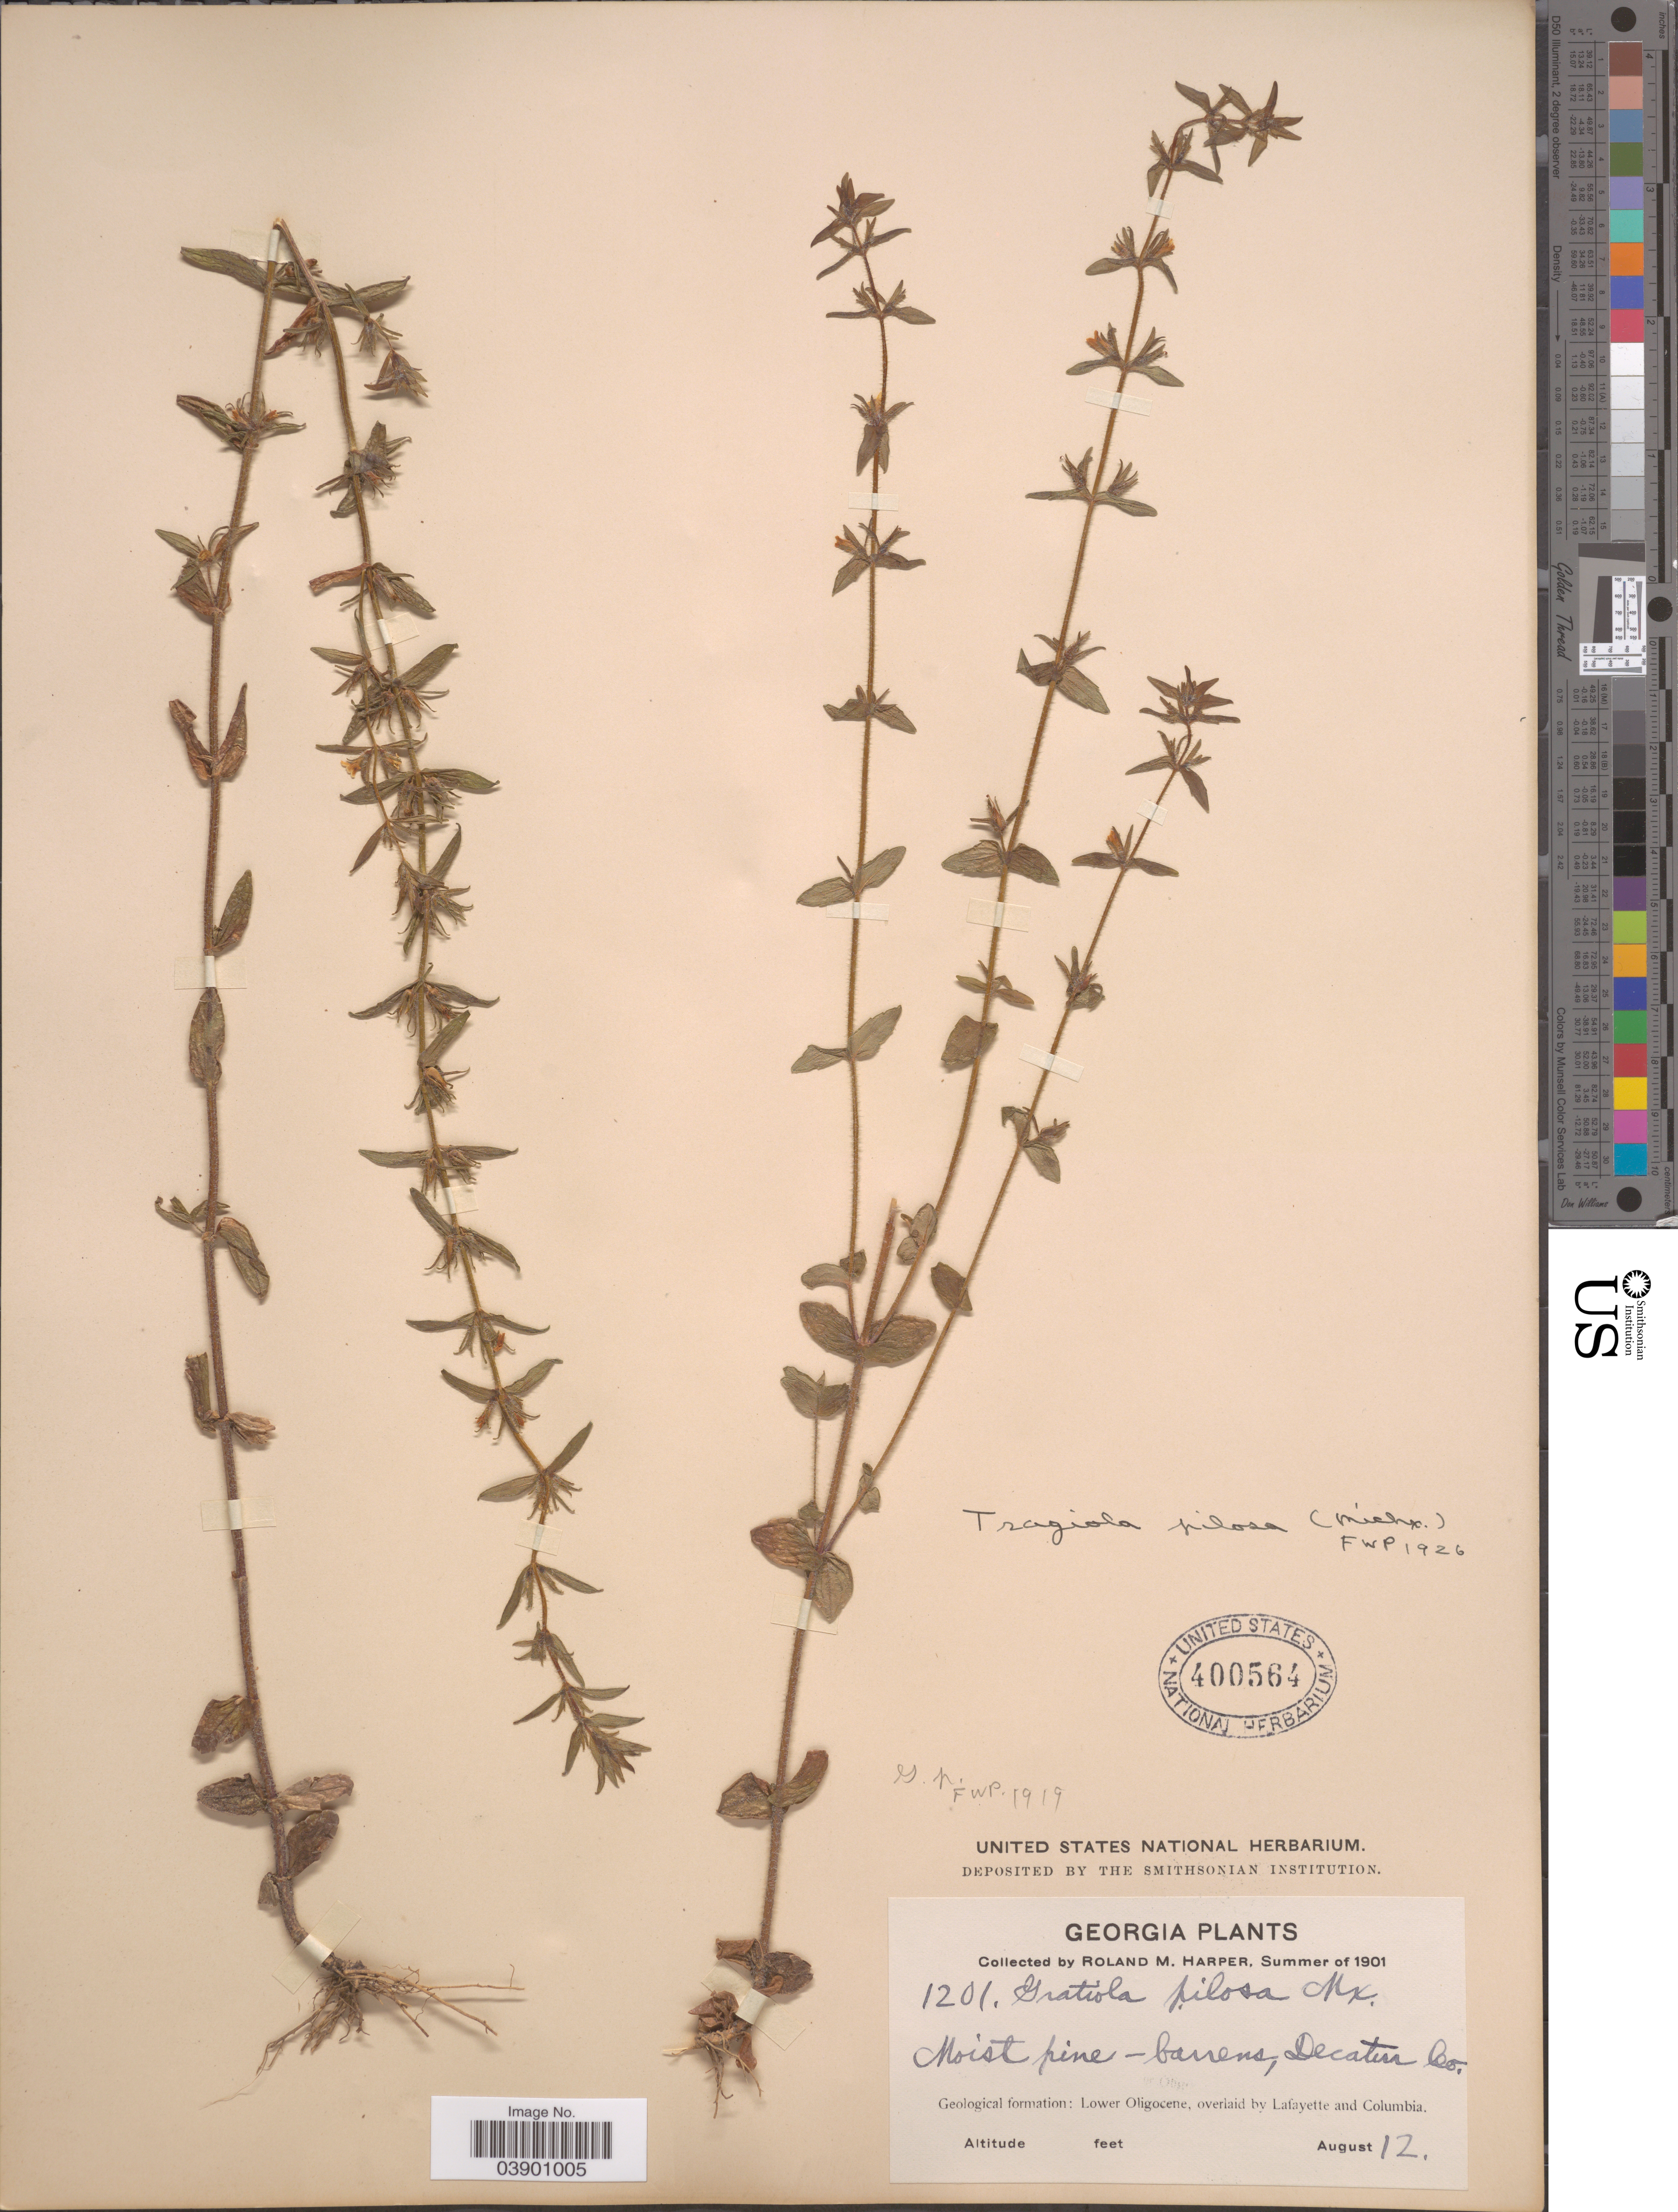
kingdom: Plantae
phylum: Tracheophyta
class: Magnoliopsida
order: Lamiales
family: Plantaginaceae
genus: Gratiola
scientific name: Gratiola pilosa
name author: Michx.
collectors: R. M. Harper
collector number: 1201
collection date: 1901-08-12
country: United States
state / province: Georgia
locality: Decatur Co. Lower Oligocene, overlaid by Lafayette and Columbia.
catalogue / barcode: US 400564